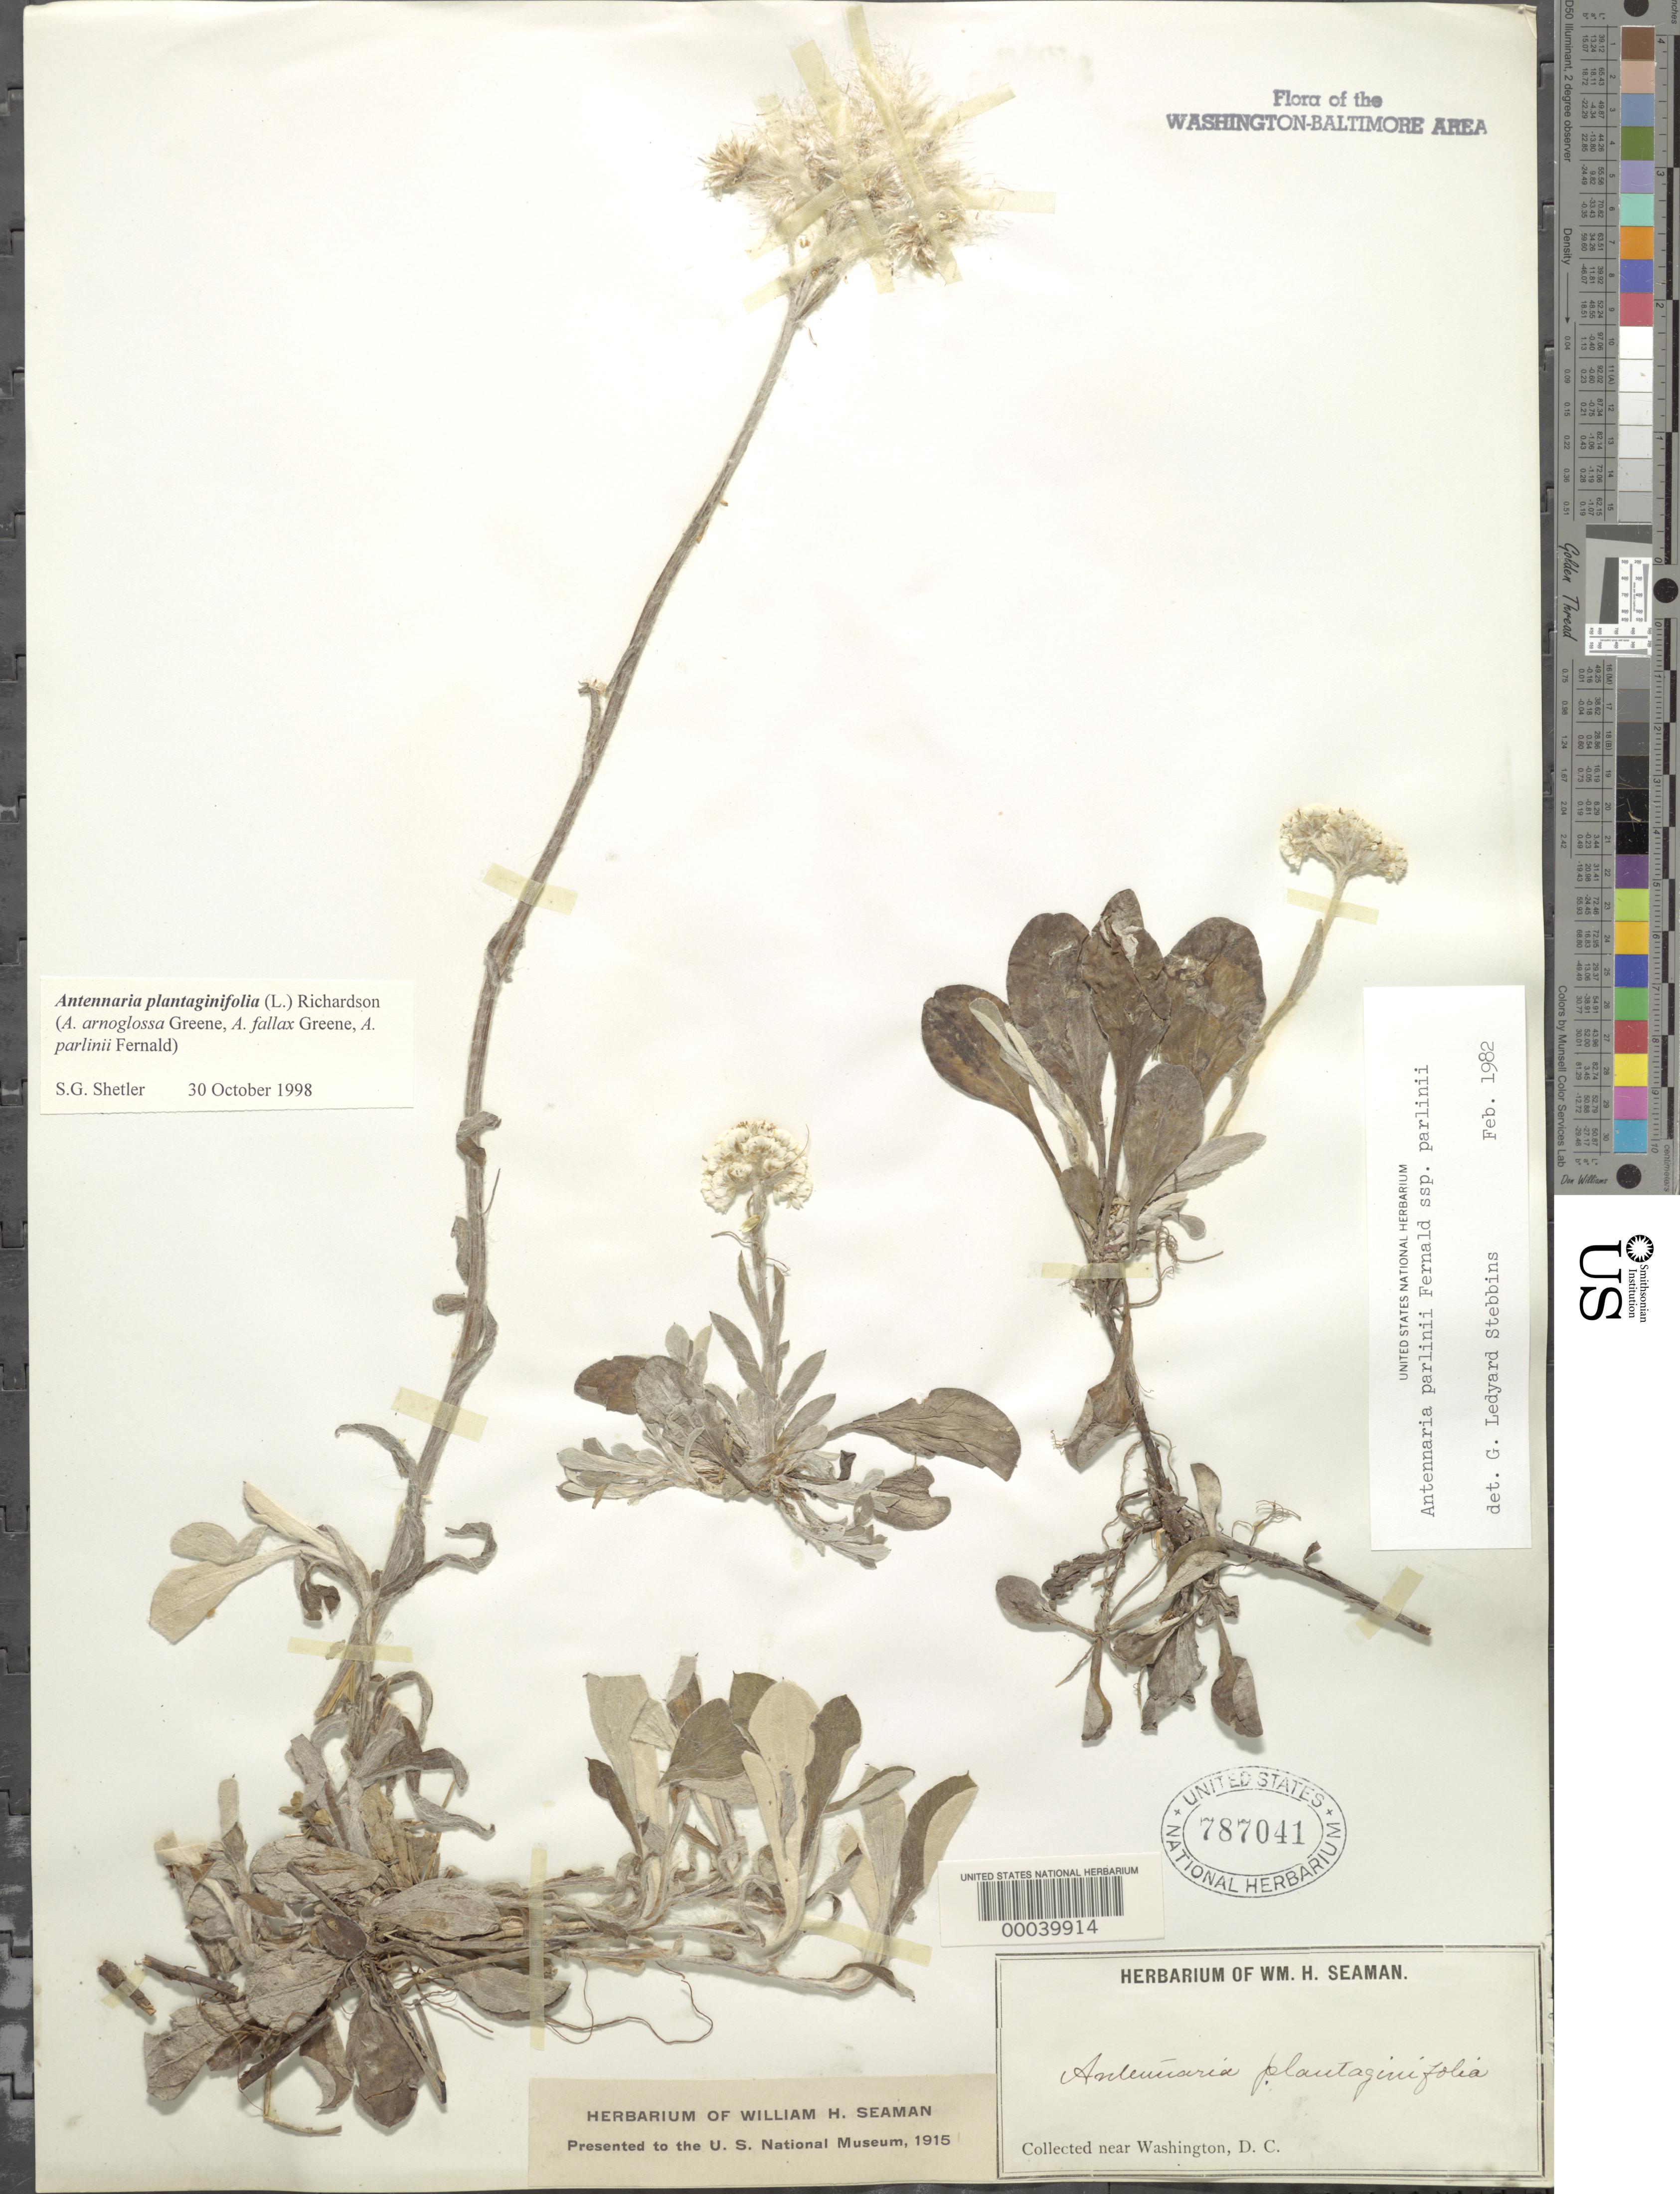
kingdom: Plantae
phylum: Tracheophyta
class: Magnoliopsida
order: Asterales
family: Asteraceae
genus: Antennaria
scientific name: Antennaria plantaginifolia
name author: (L.) Richardson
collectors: W. Seaman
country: United States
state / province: District of Columbia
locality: Washington DC Area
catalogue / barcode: US 787041